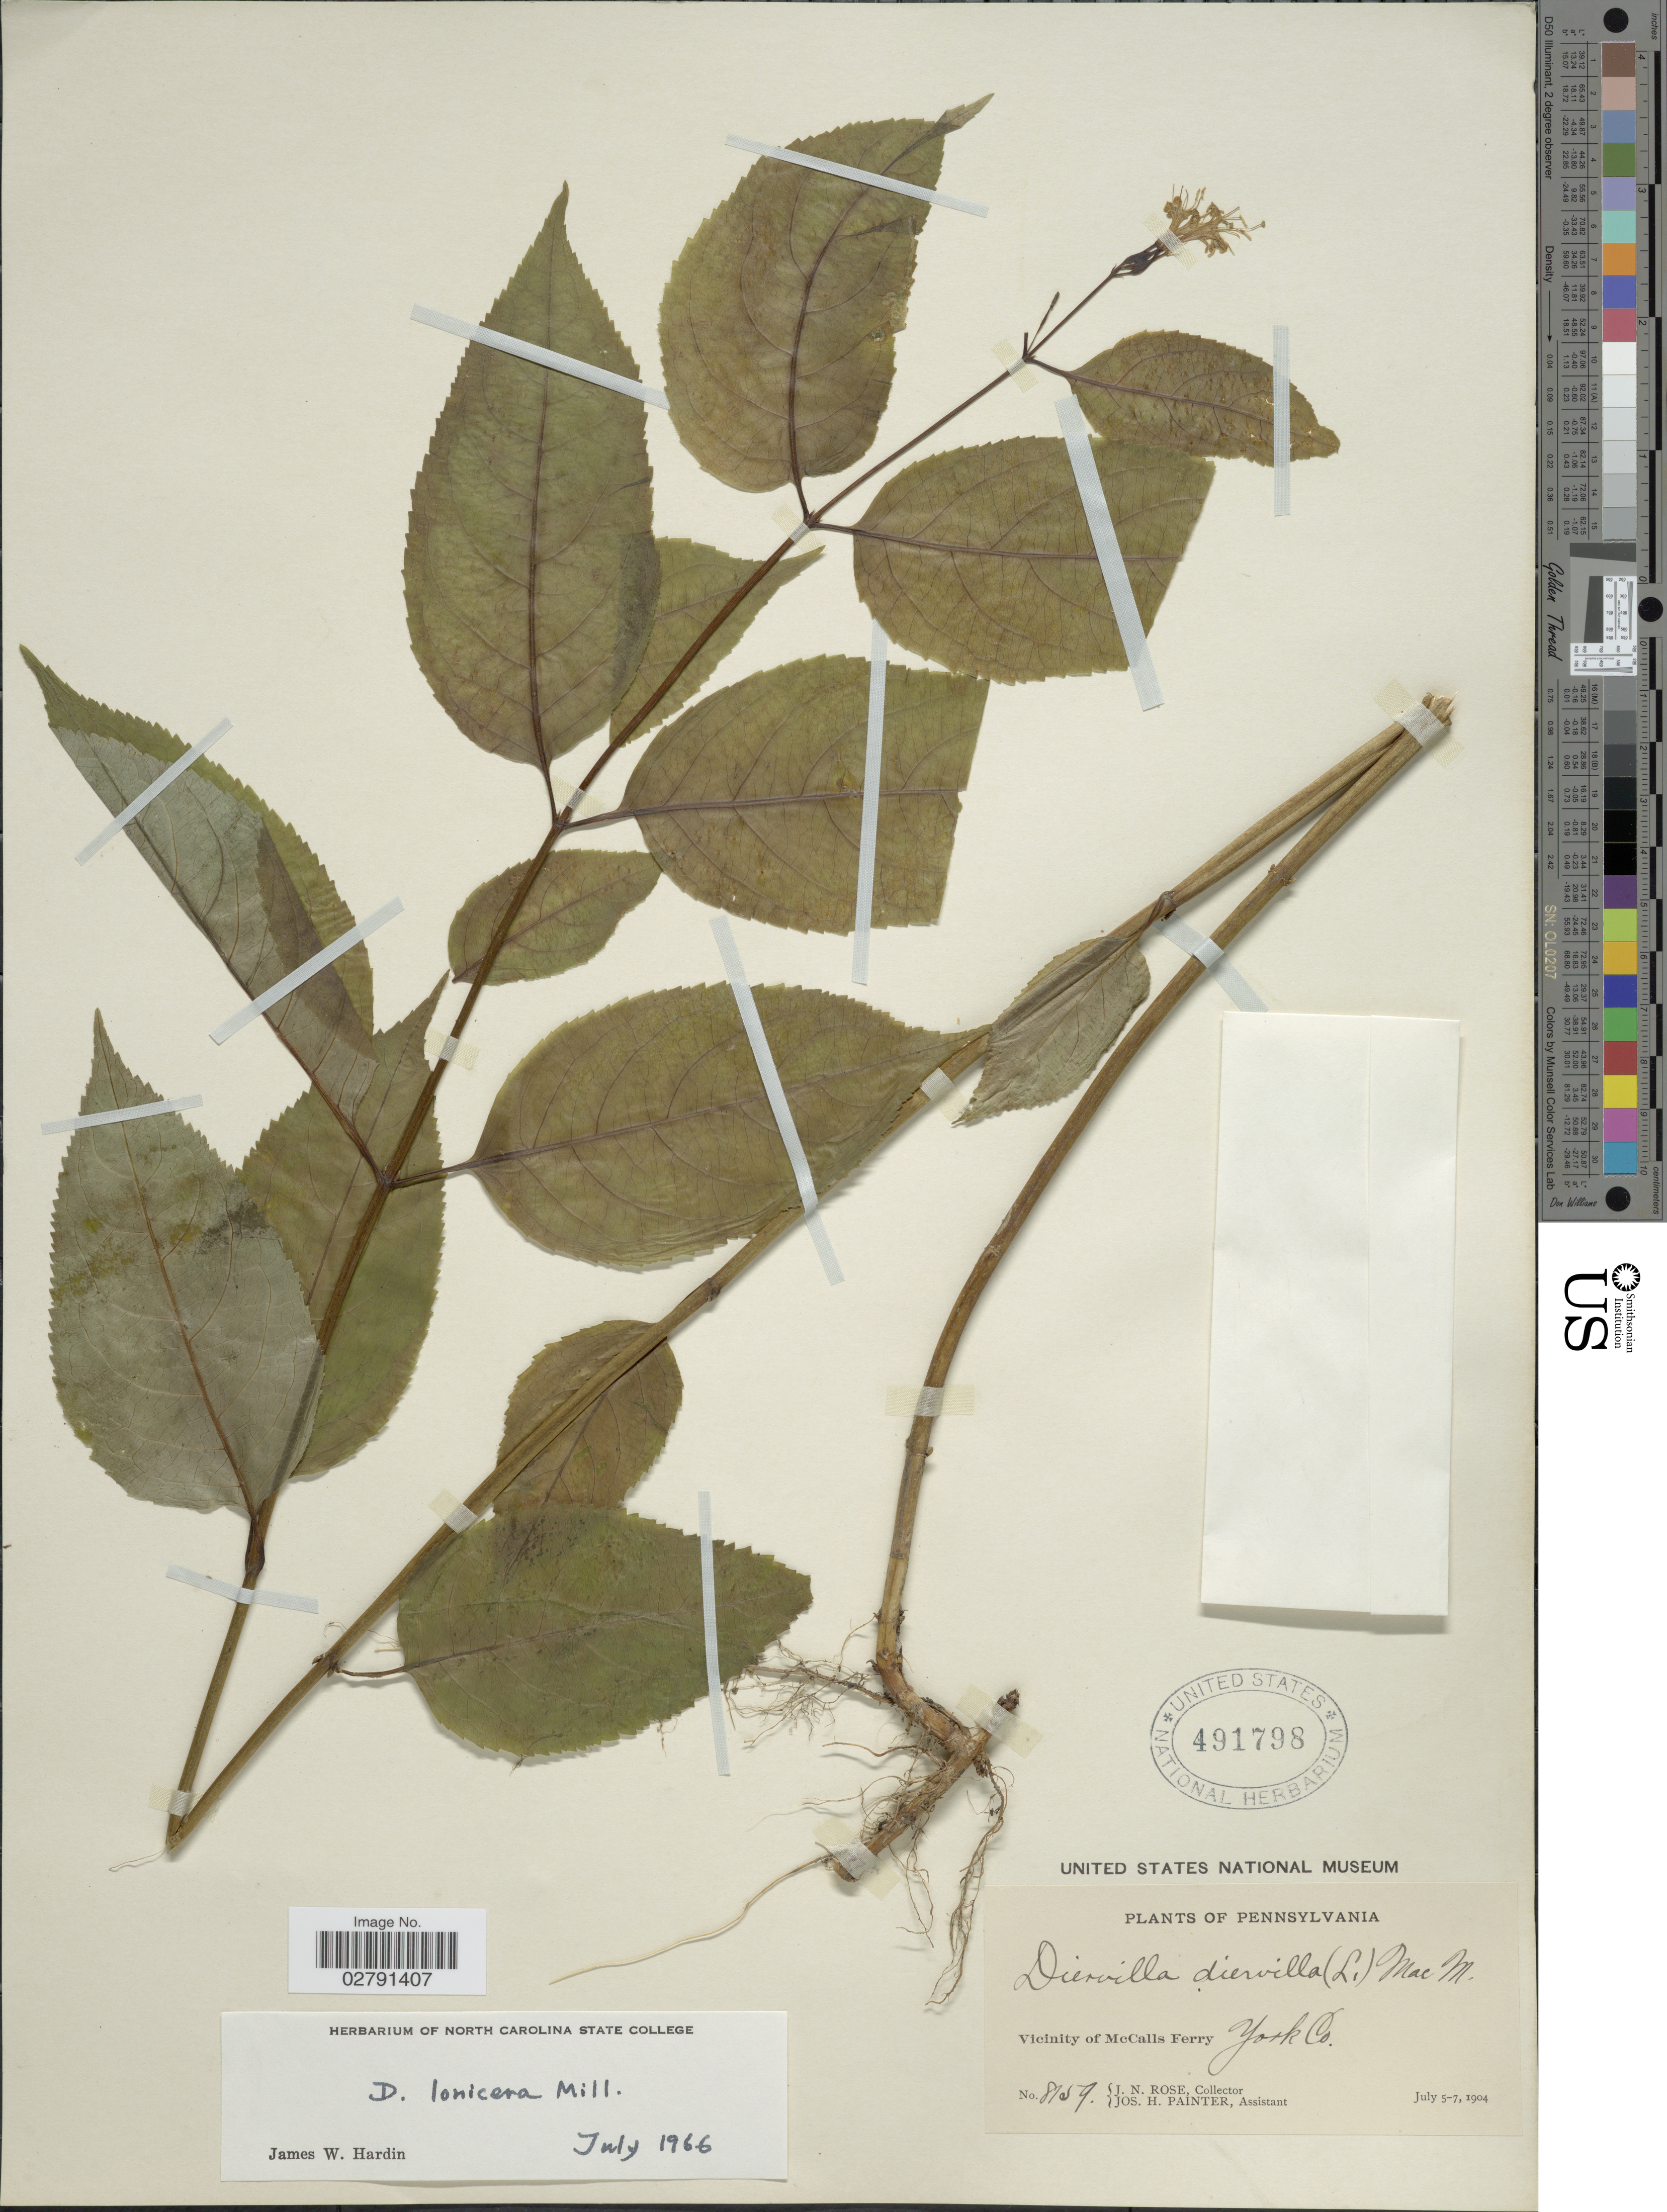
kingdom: Plantae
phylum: Tracheophyta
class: Magnoliopsida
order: Dipsacales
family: Caprifoliaceae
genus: Diervilla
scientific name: Diervilla lonicera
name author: Mill.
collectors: J. N. Rose & J. H. Painter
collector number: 8159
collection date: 1904-07-05/1904-07-07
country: United States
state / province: Pennsylvania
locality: Vicinity of McCalls Ferry, York Co.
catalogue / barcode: US 491798